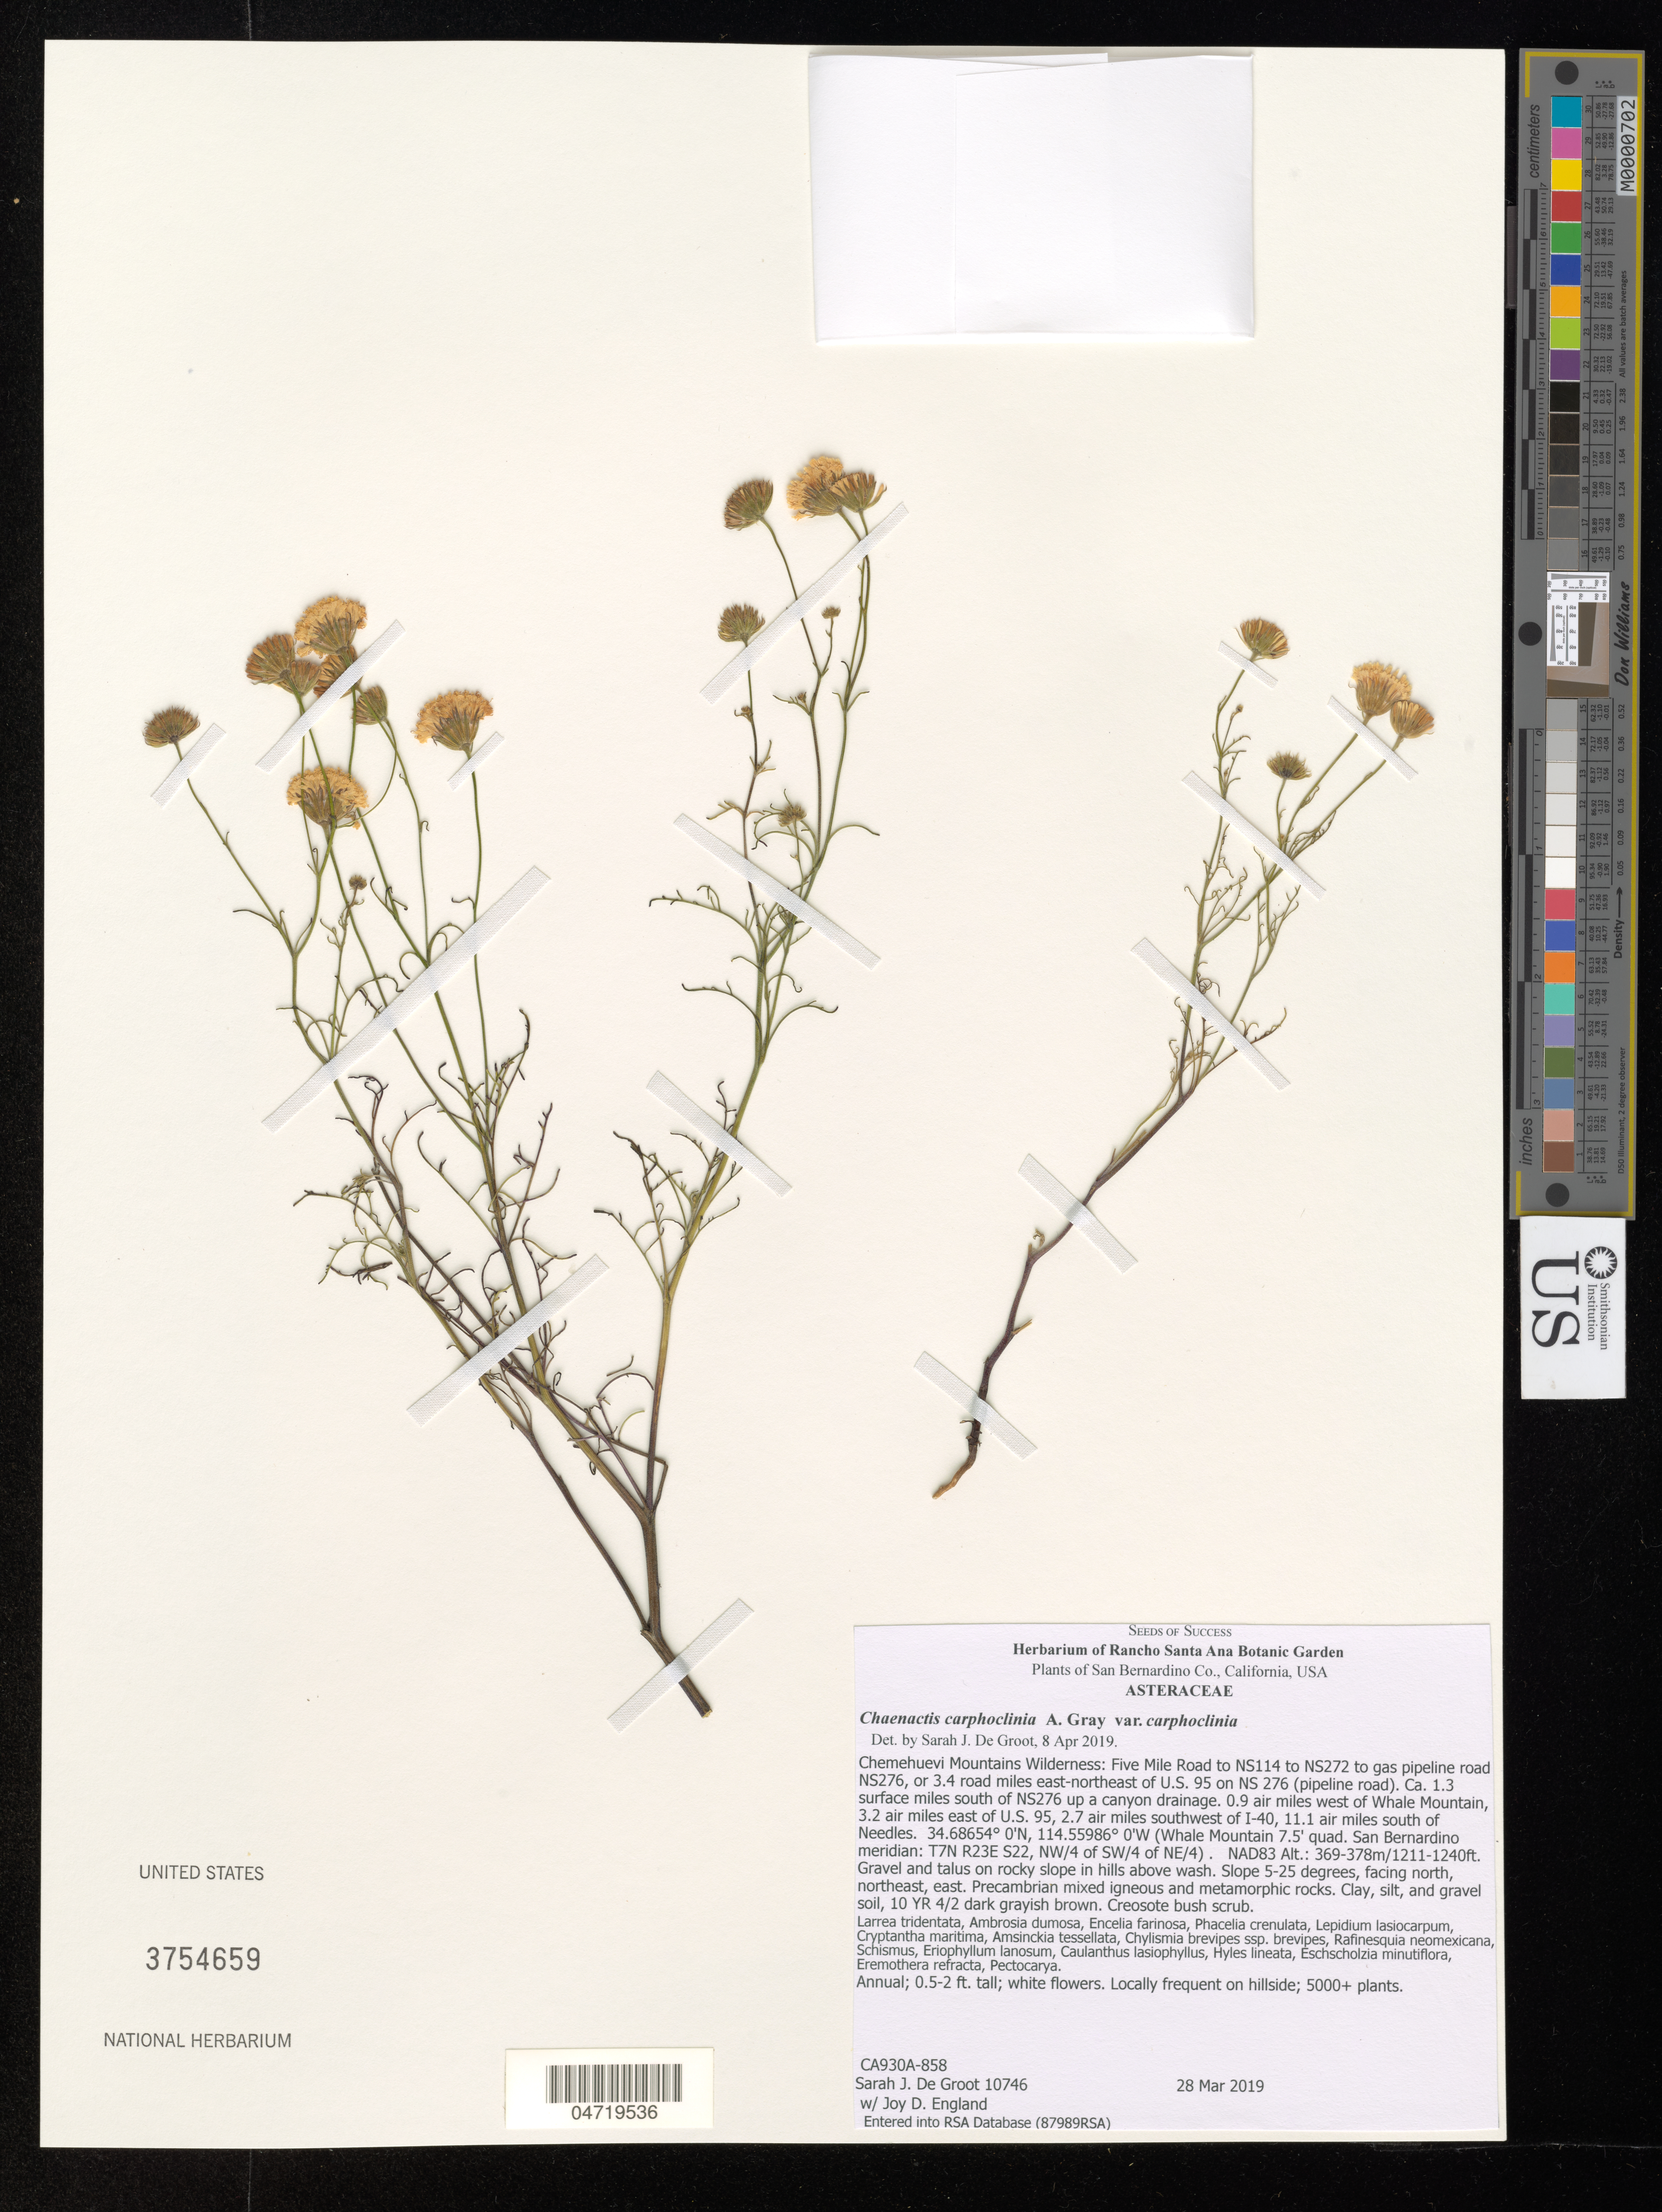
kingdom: Plantae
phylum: Tracheophyta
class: Magnoliopsida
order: Asterales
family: Asteraceae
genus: Chaenactis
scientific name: Chaenactis carphoclinia var. carphoclinia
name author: A. Gray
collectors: S. De Groot & J. England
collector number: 10746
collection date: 2019-03-28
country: United States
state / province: California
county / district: San Bernardino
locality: San Bernardino Co. Chemehuevi Mountains Wilderness: Five Mile Road to NS272 to NS272 to gas pipeline road NS276, or 3.4 road miles east-northeast of U.S. 95 on NS 276 (pipeline road). Ca. 1.3 surface miles south of NS276 up a canyon drainage. 0.9 air miles west of Whale Mountain, 3.2 air miles east of U.S. 95, 2.7 air miles southwest of I-40, 11.1 air miles south of Needles. (Whale Mountain 7.5' quad. San Bernardino meridian: T7N R23E S22, NW/4 of SW/4 of NE/4). NAD83.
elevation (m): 369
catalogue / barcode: US 3754659